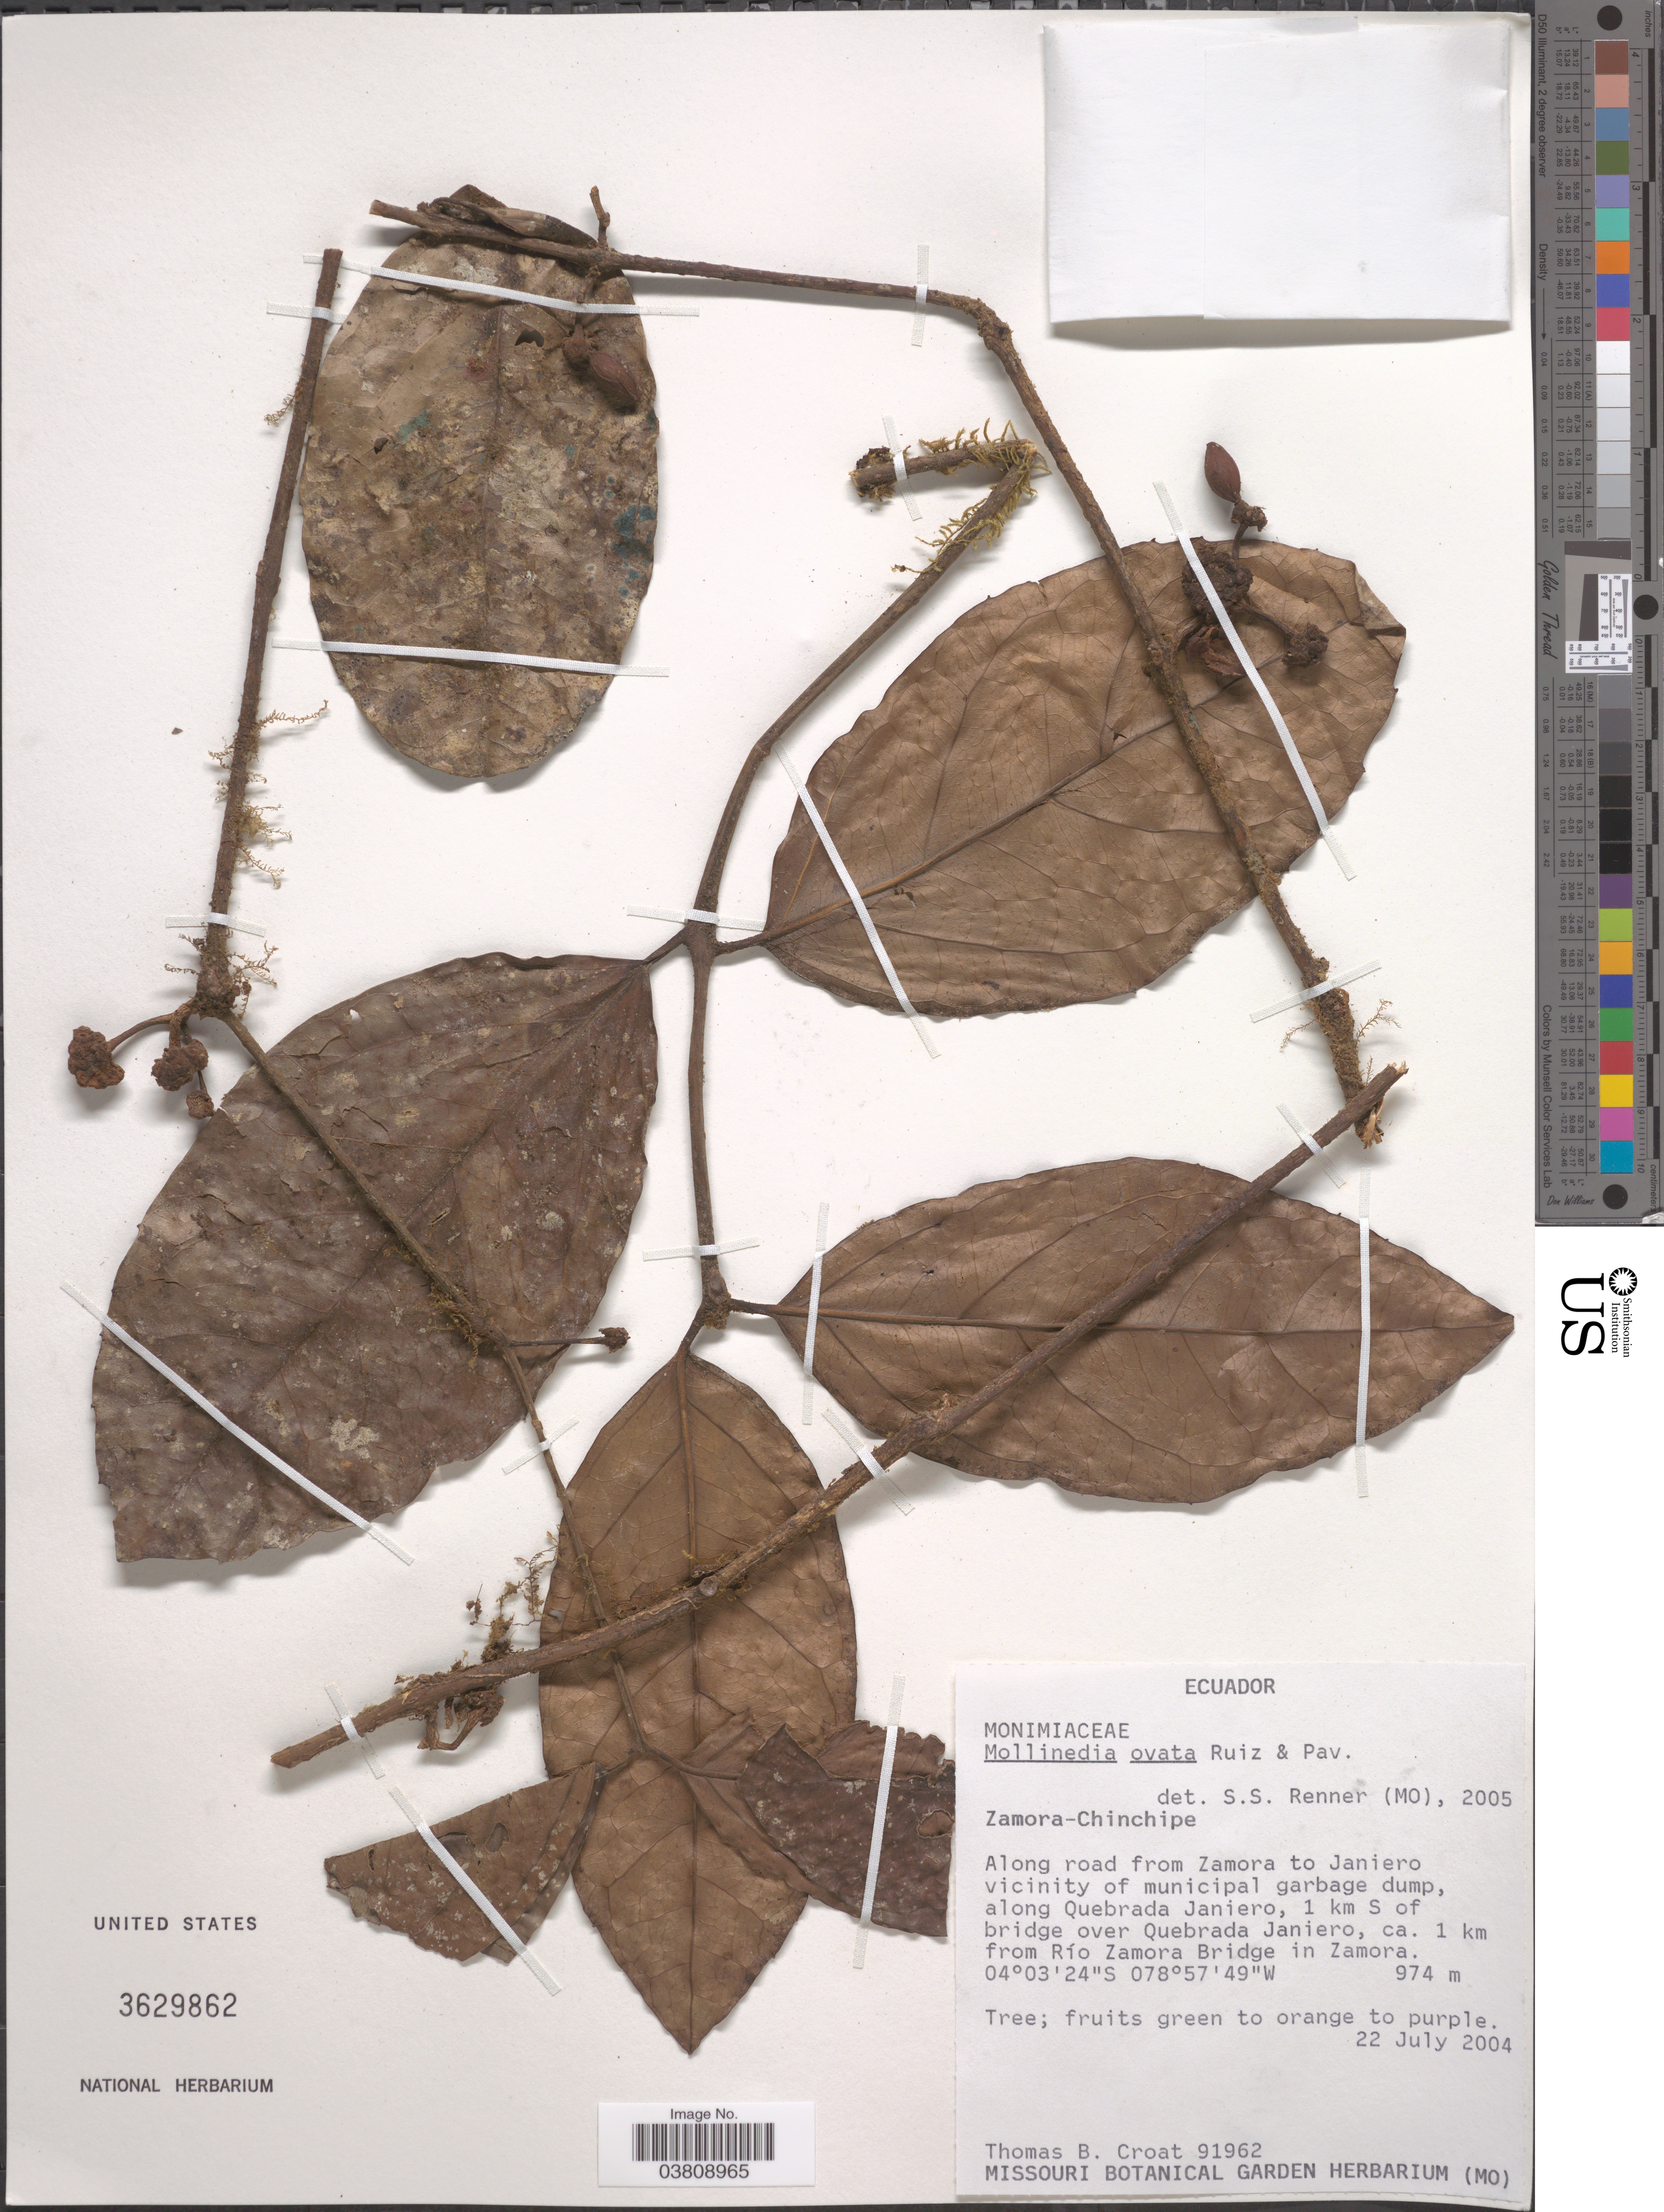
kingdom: Plantae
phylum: Tracheophyta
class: Magnoliopsida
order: Laurales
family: Monimiaceae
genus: Mollinedia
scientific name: Mollinedia ovata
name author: Ruiz & Pav.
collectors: T. B. Croat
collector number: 91962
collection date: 2004-07-22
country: Ecuador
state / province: Zamora-Chinchipe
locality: Along road from Zamora to Janierto vicinity of municpal garbage dump, along Quebrada Janiero, 1 km S of bridge over Quebrada Janiero, ca. 1 km from Río Zamora Bridge in Zamora.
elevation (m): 974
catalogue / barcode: US 3629862